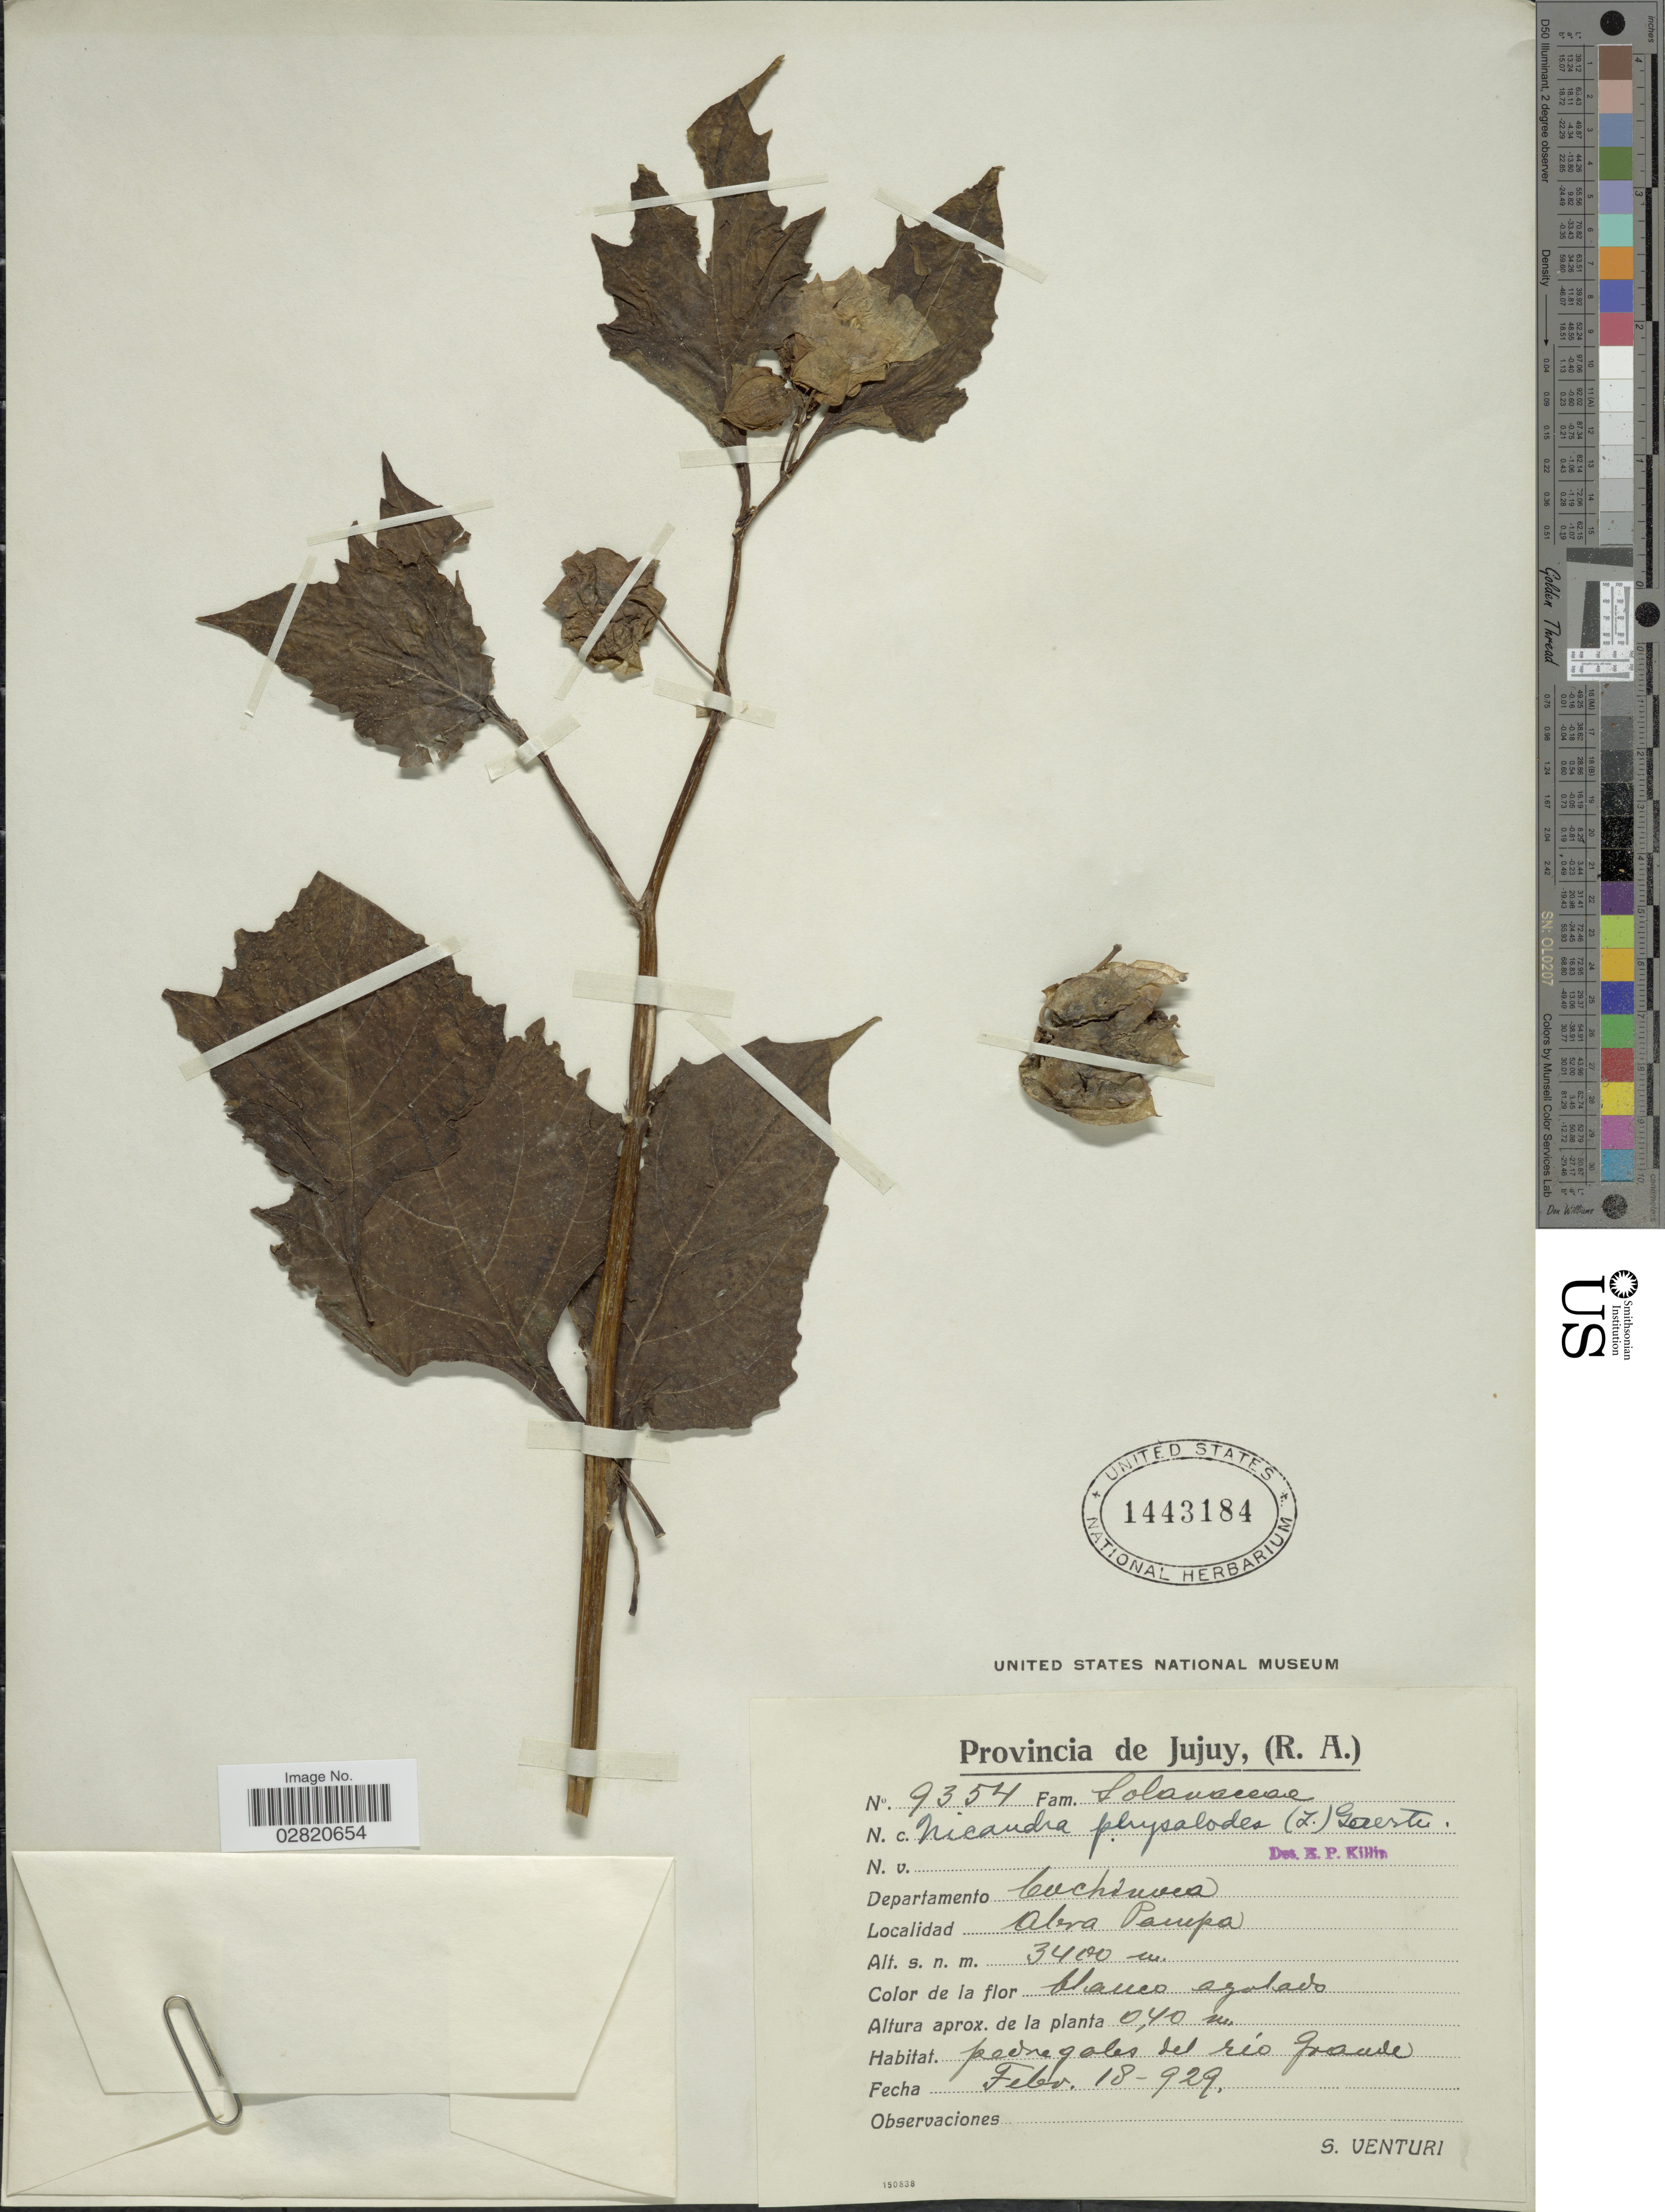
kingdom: Plantae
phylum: Tracheophyta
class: Magnoliopsida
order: Solanales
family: Solanaceae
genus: Nicandra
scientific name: Nicandra physalodes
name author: (L.) Gaertn.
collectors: S. Venturi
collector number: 9354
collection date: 1929-02-18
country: Argentina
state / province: Jujuy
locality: Departamento Cochinoca. Abra Pampa.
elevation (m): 3400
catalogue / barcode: US 1443184